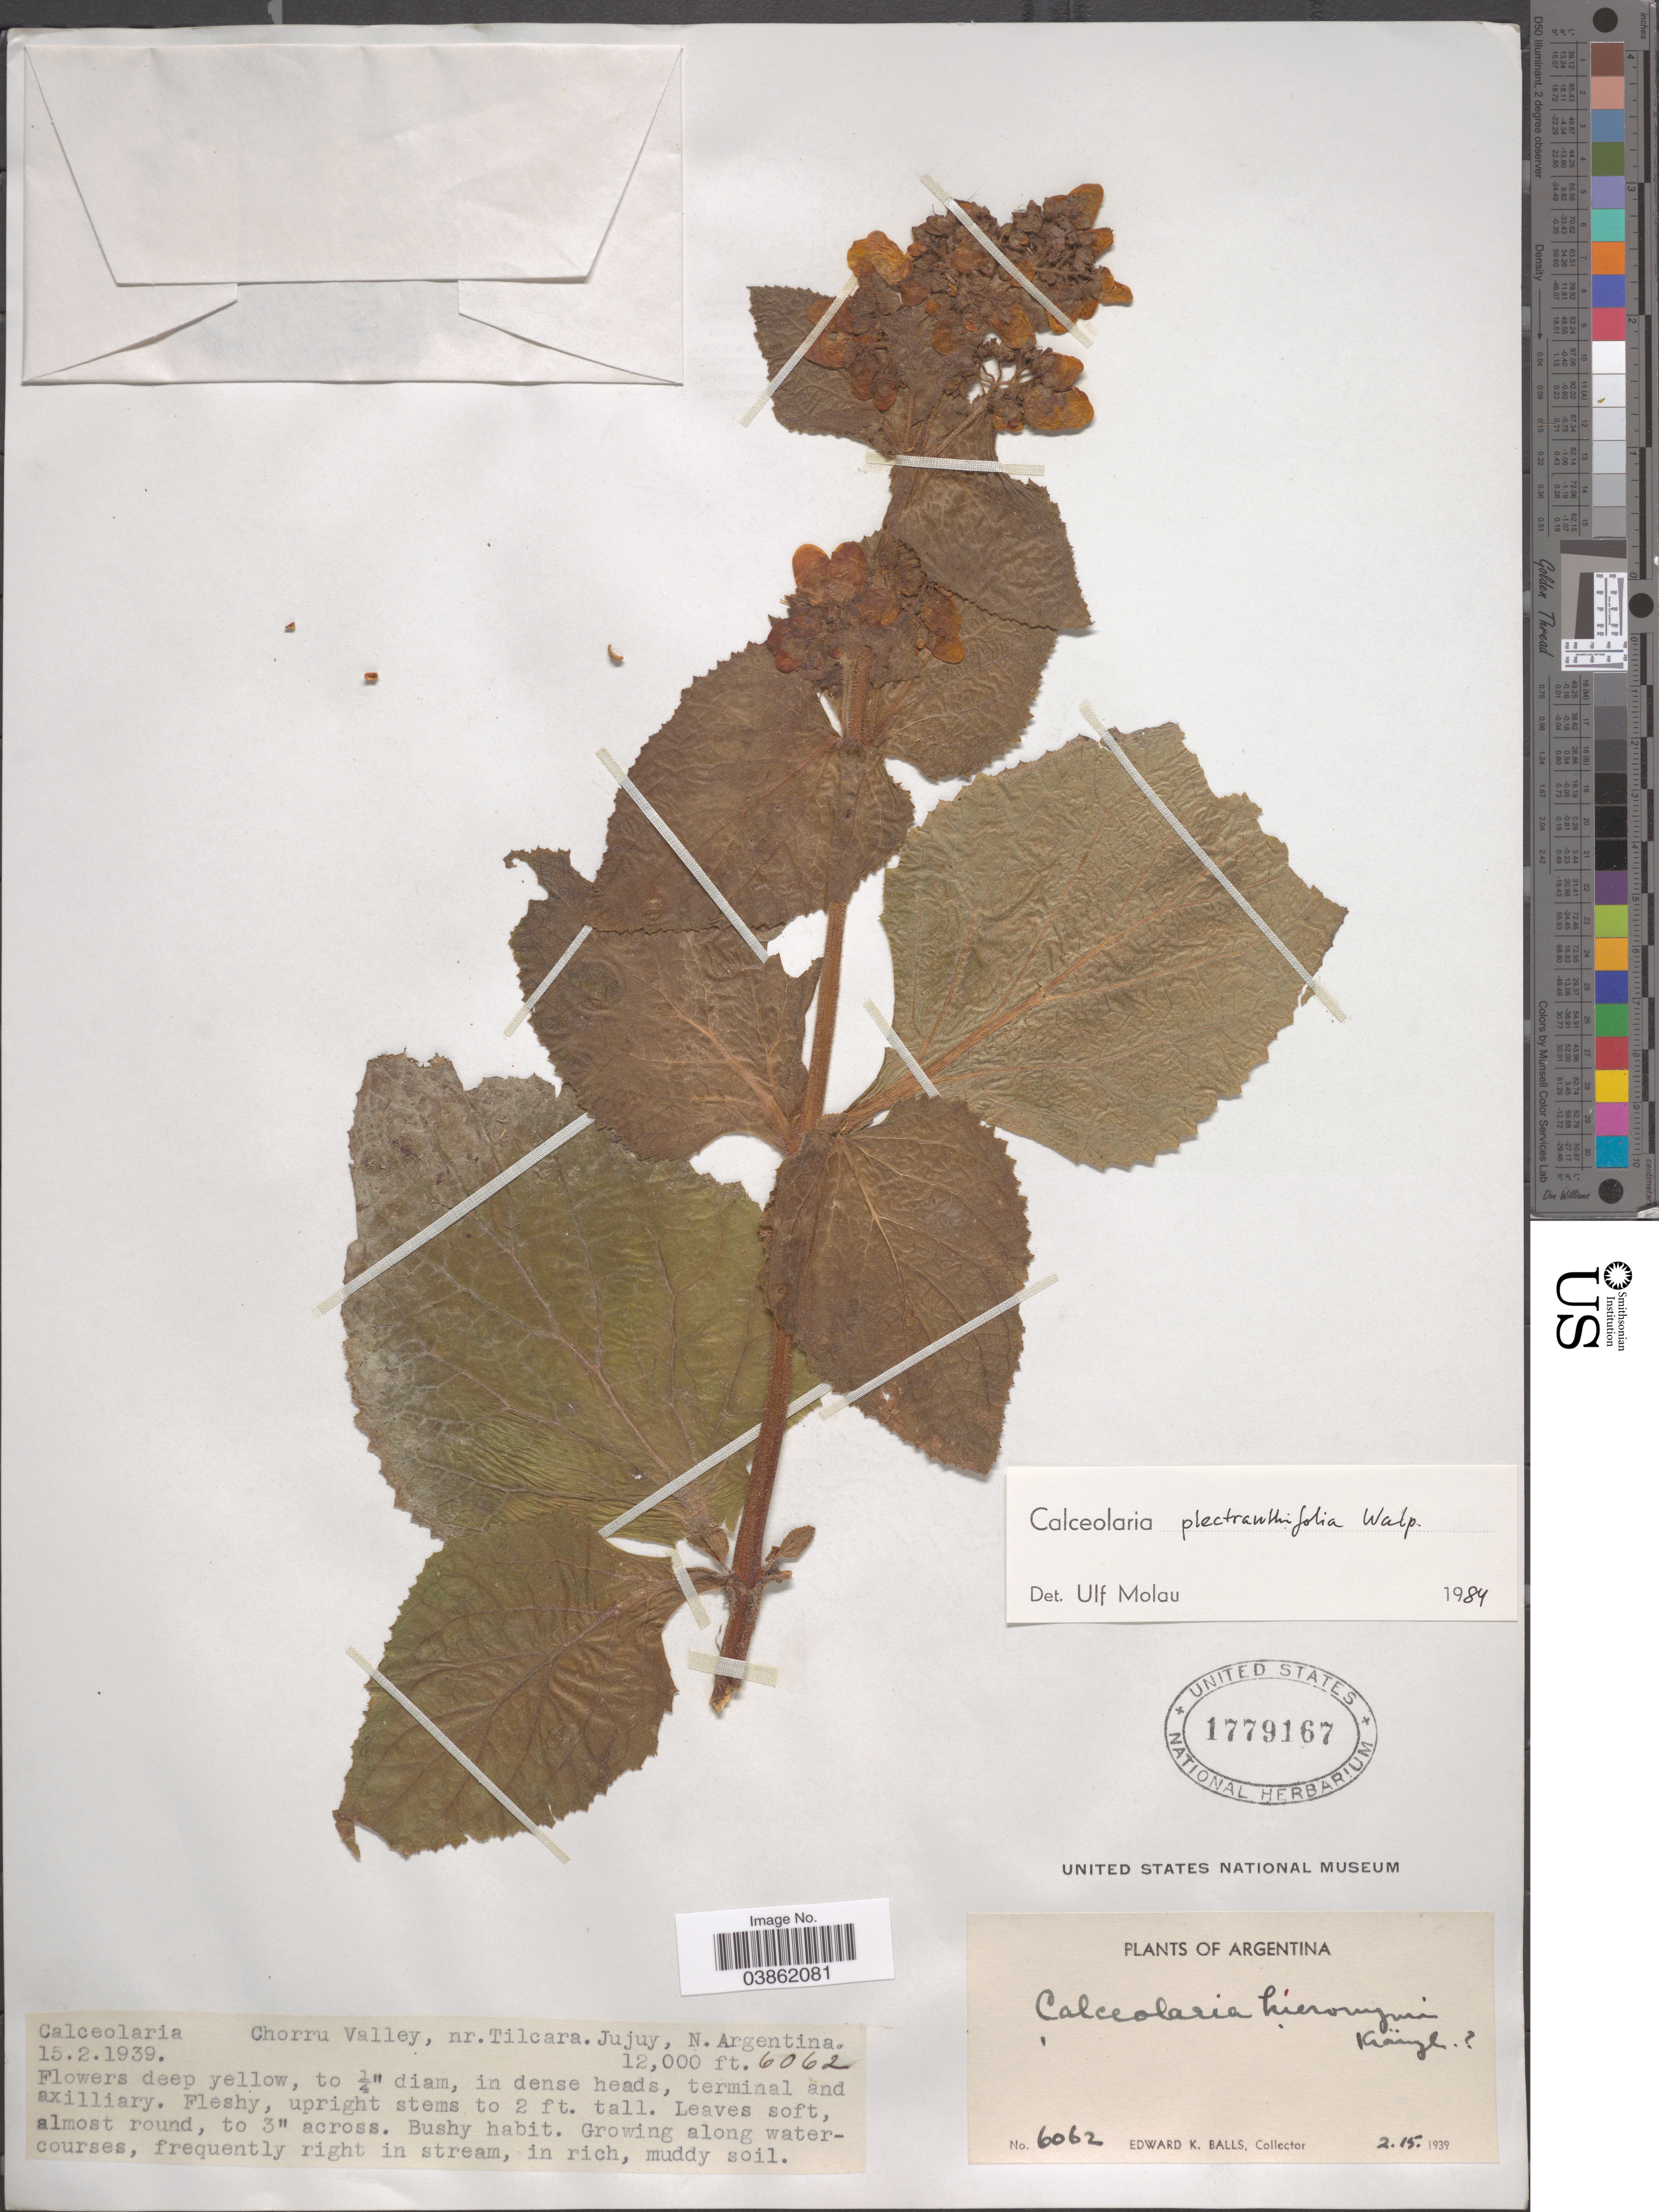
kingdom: Plantae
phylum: Tracheophyta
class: Magnoliopsida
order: Lamiales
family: Calceolariaceae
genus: Calceolaria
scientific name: Calceolaria plectranthifolia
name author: Walp.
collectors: E. K. Balls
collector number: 6062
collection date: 1939-02-15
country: Argentina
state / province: Jujuy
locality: Chorru Valley, nr. Tilcara. N. Argentina.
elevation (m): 3658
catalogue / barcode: US 1779167